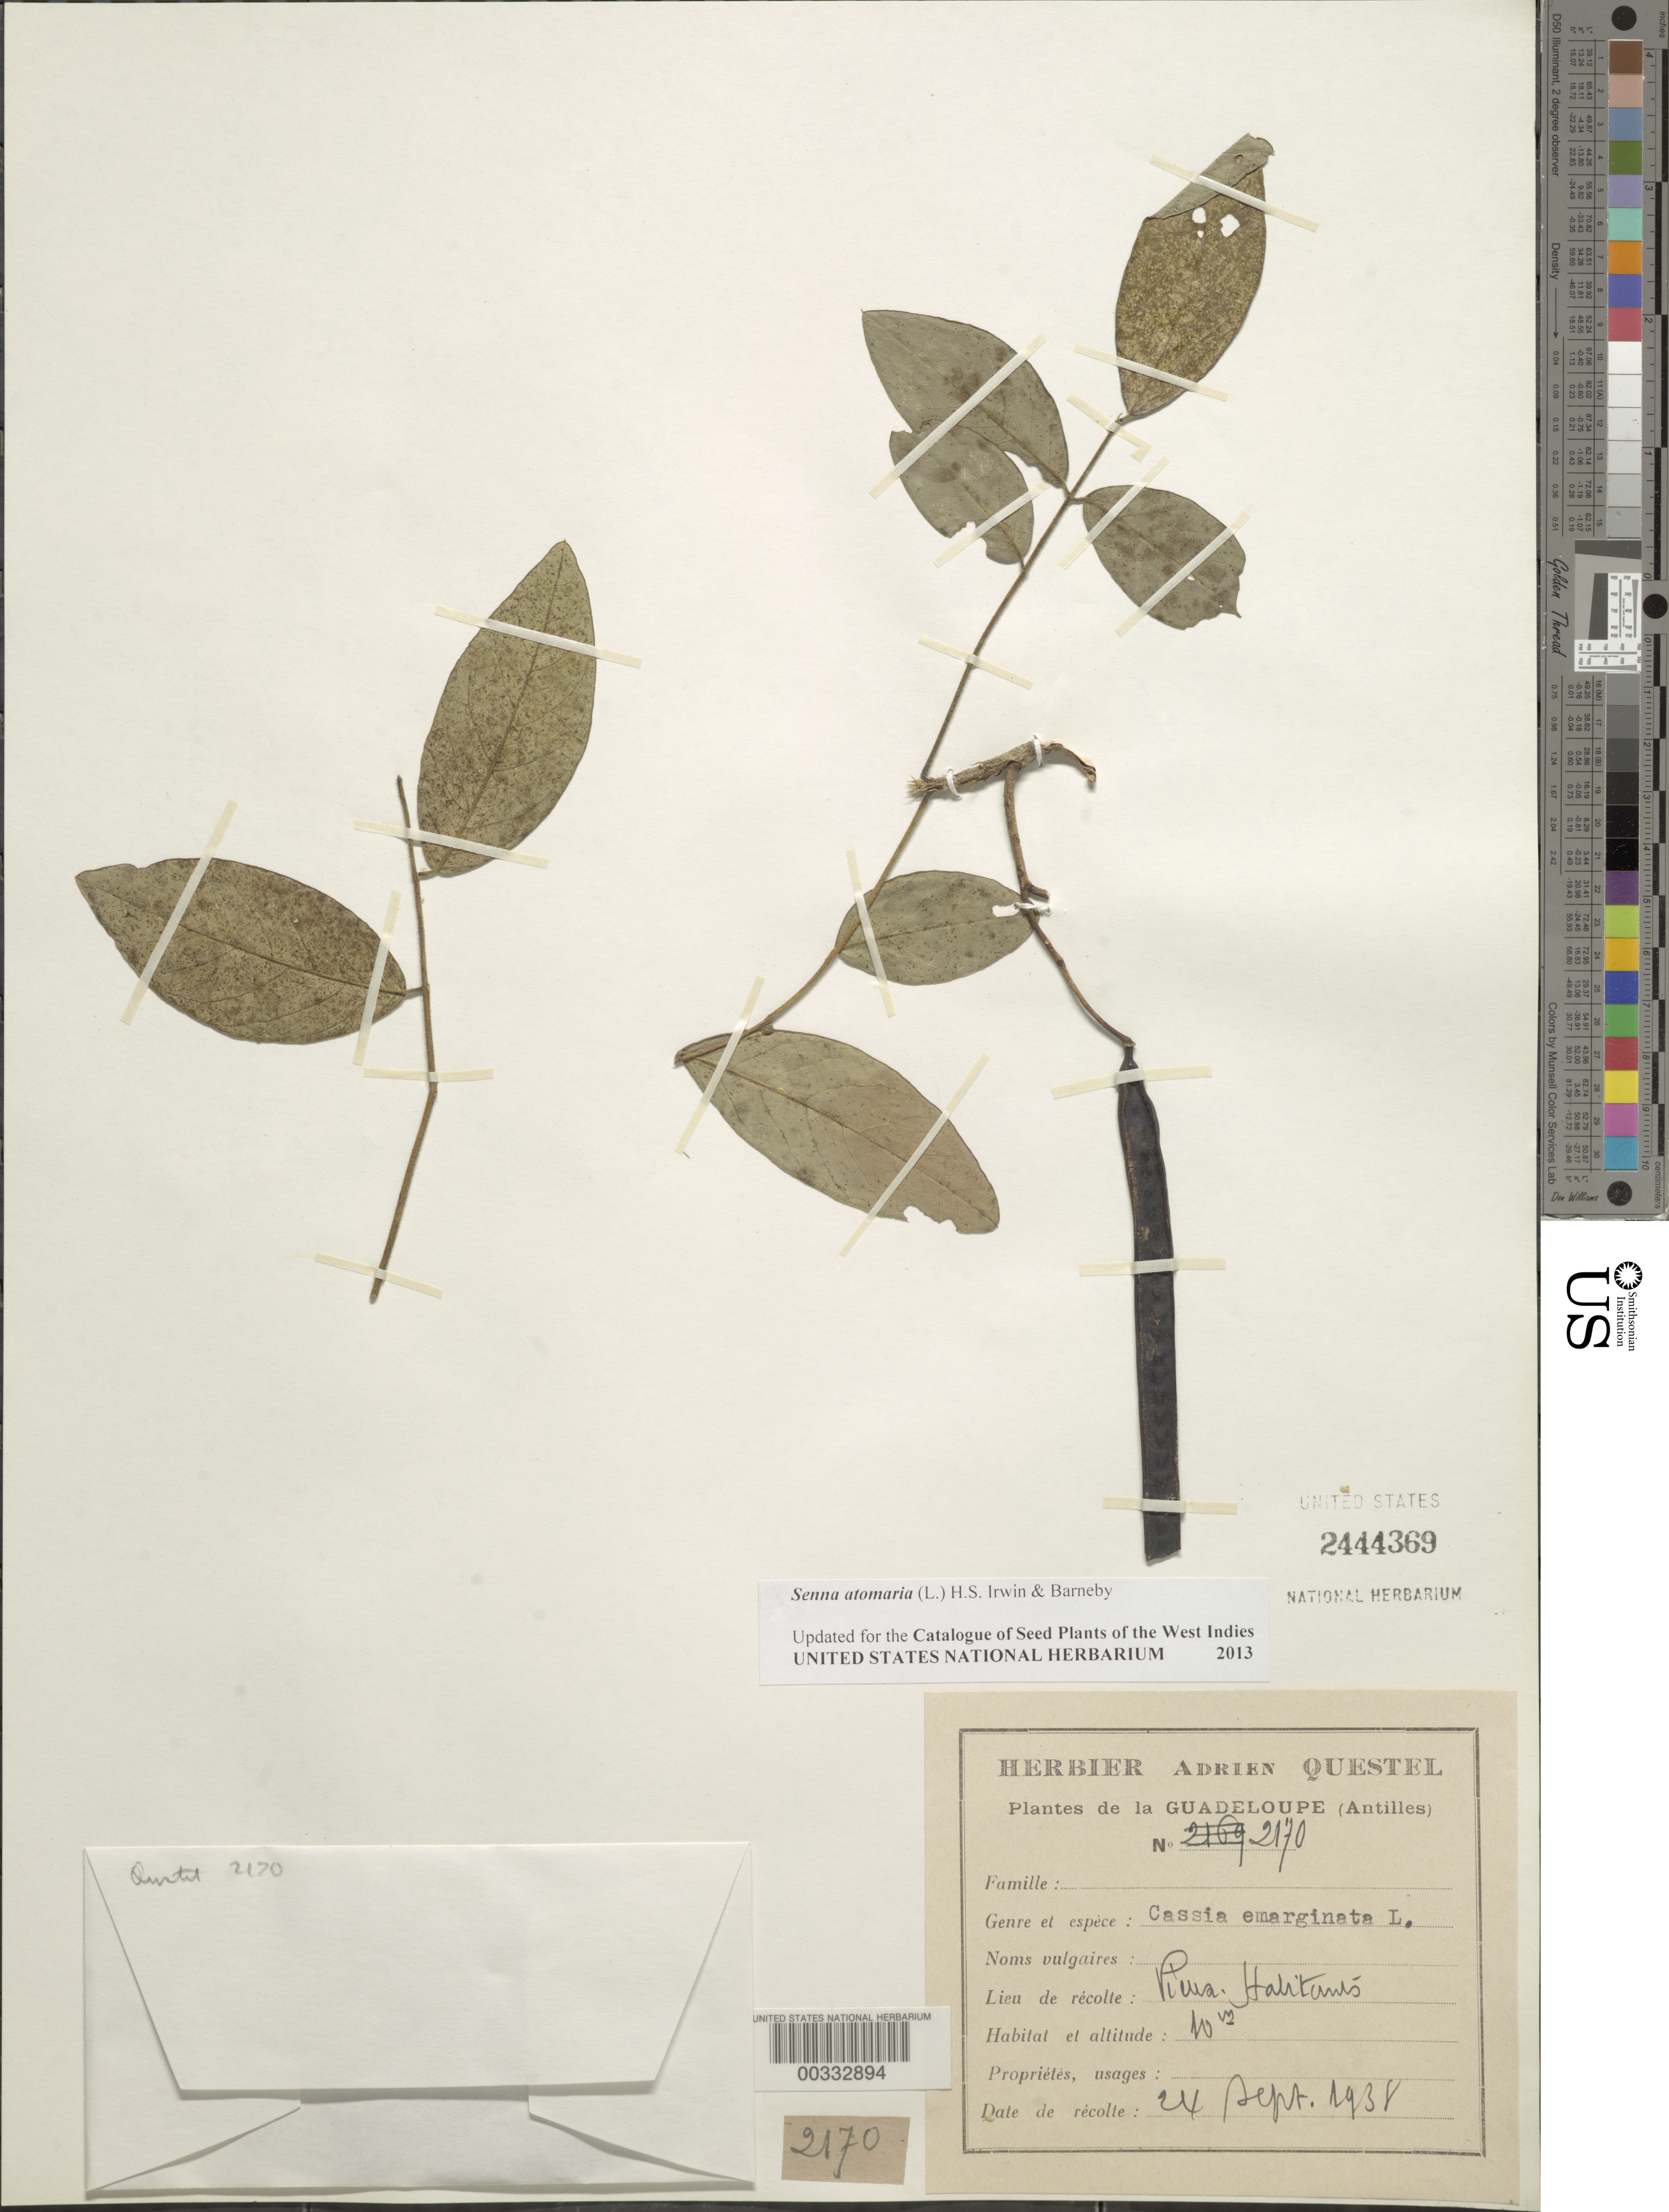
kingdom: Plantae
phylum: Tracheophyta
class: Magnoliopsida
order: Fabales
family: Fabaceae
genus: Senna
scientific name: Senna atomaria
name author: (L.) H.S. Irwin & Barneby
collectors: A. Questel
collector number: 2170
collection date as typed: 24 Sep 1938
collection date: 1938-09-24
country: Guadeloupe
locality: Piena halitanes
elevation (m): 10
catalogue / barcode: US 2444369